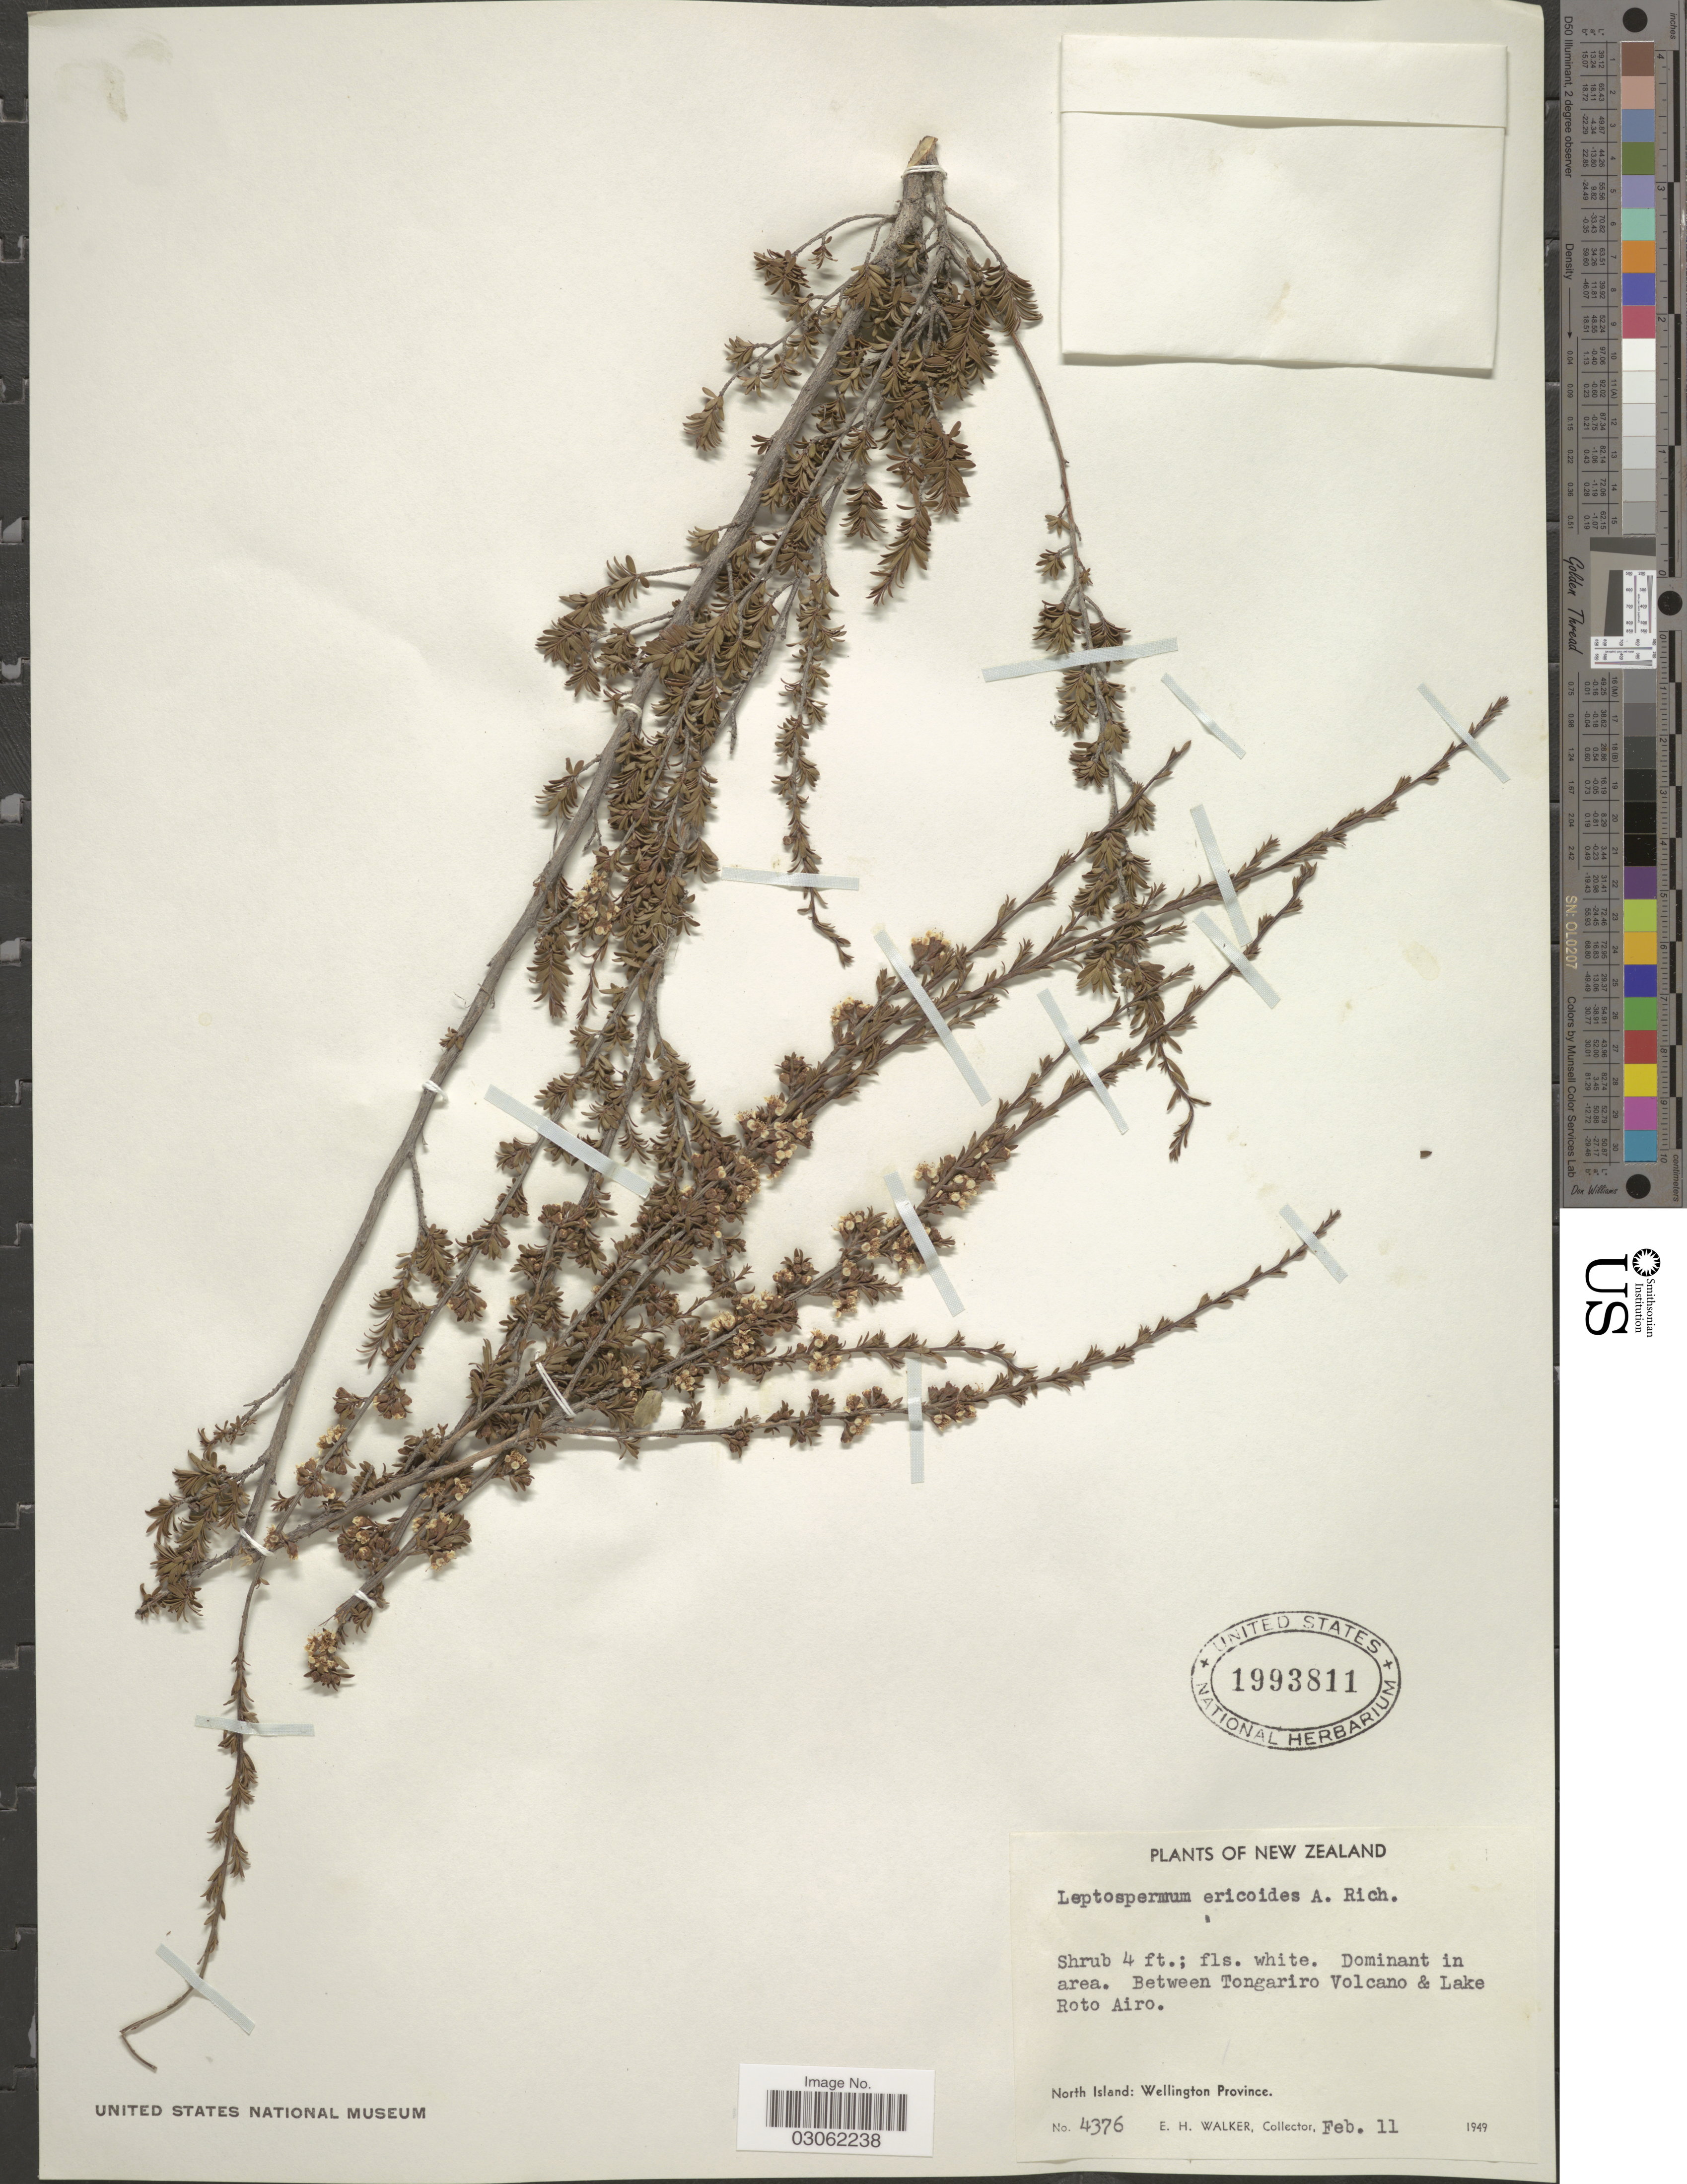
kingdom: Plantae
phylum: Tracheophyta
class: Magnoliopsida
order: Myrtales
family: Myrtaceae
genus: Kunzea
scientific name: Kunzea serotina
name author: de Lange & Toelken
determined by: Strong, Mark T., (BOT), Smithsonian Institution - National Museum of Natural History (UNITED STATES)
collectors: E. H. Walker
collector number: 4376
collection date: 1949-02-11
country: New Zealand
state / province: Wellington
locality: Between Tongariro Volcano & Lake Roto Airo. North Island: Wellington Province.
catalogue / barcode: US 1993811